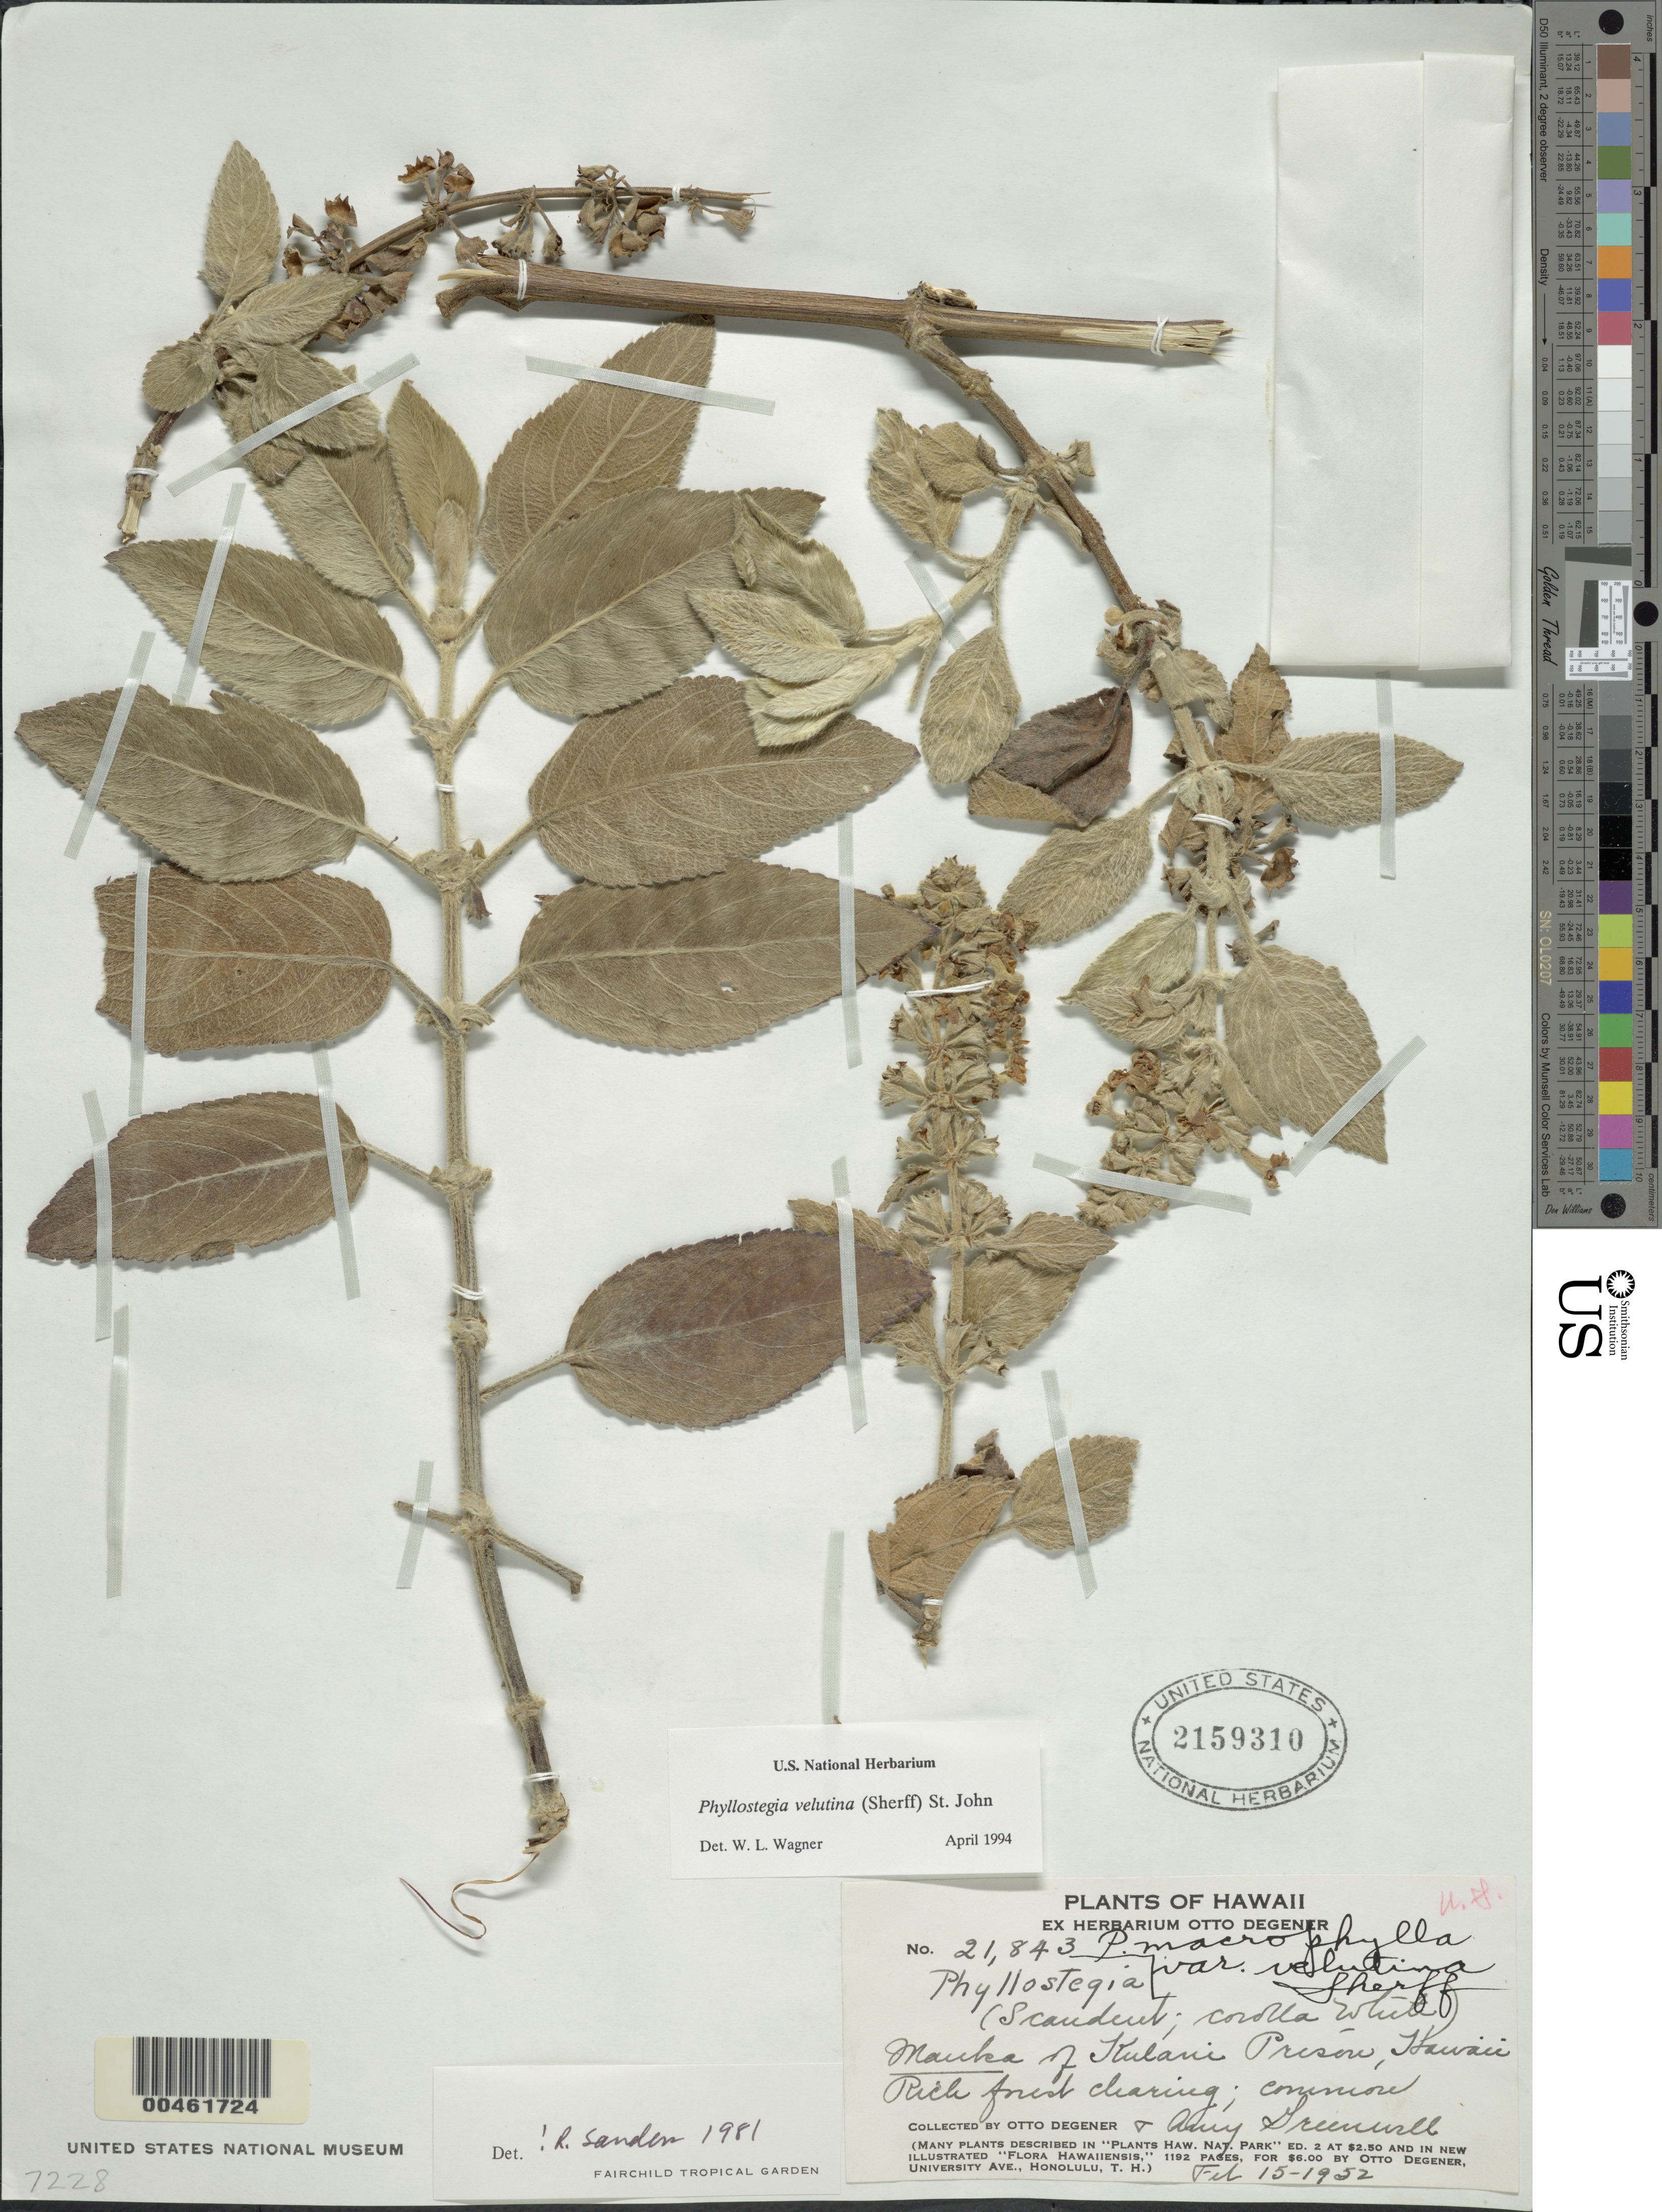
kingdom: Plantae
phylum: Tracheophyta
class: Magnoliopsida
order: Lamiales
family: Lamiaceae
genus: Phyllostegia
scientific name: Phyllostegia velutina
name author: (Sherff) H. St. John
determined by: Wagner, W. L., (BOT), Smithsonian Institution - National Museum of Natural History (UNITED STATES)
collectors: O. Degener & A. B. Greenwell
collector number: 21843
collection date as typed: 15 Feb 1952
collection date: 1952-02-15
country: United States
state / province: Hawaii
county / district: Hawaii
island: Hawaii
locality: Mauka of Kulani Prison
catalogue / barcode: US 2159310